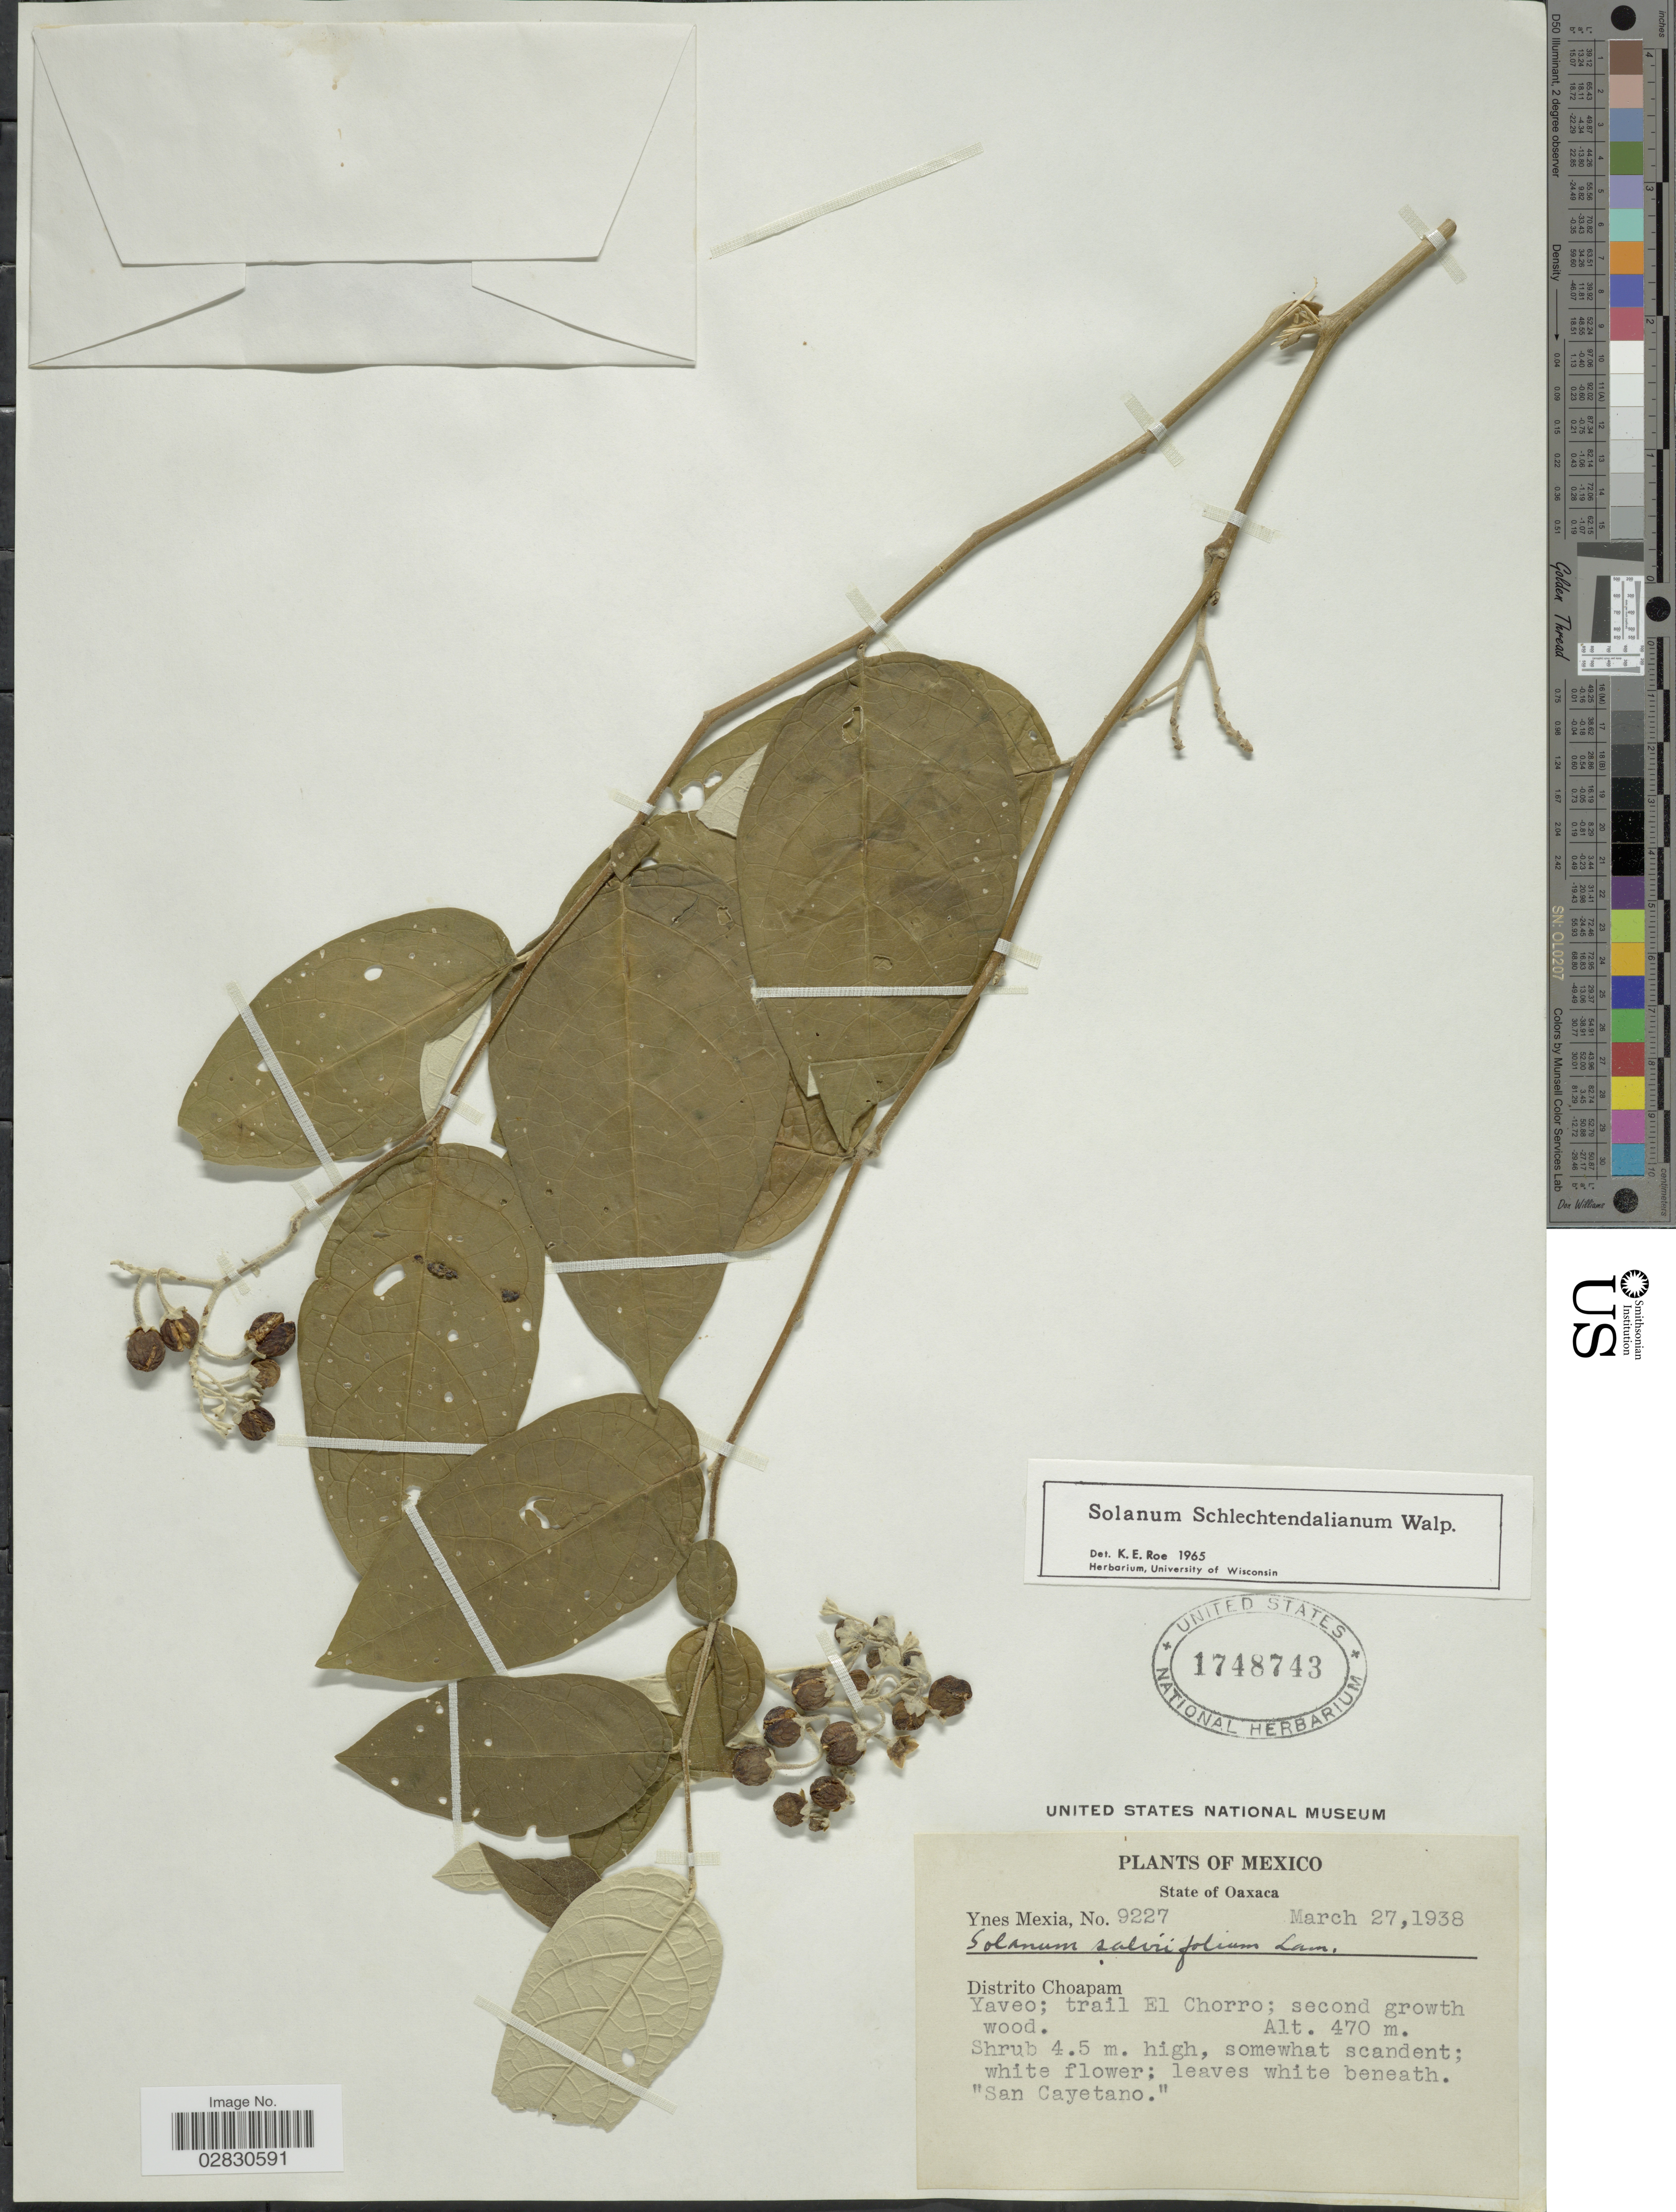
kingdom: Plantae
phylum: Tracheophyta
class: Magnoliopsida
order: Solanales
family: Solanaceae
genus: Solanum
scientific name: Solanum schlechtendalianum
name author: Walp.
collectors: Y. Mexia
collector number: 9227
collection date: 1938-03-27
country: Mexico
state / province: Oaxaca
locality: Distrito Choapam. Yaveo; trail El Chorro.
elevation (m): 470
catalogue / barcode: US 1748743